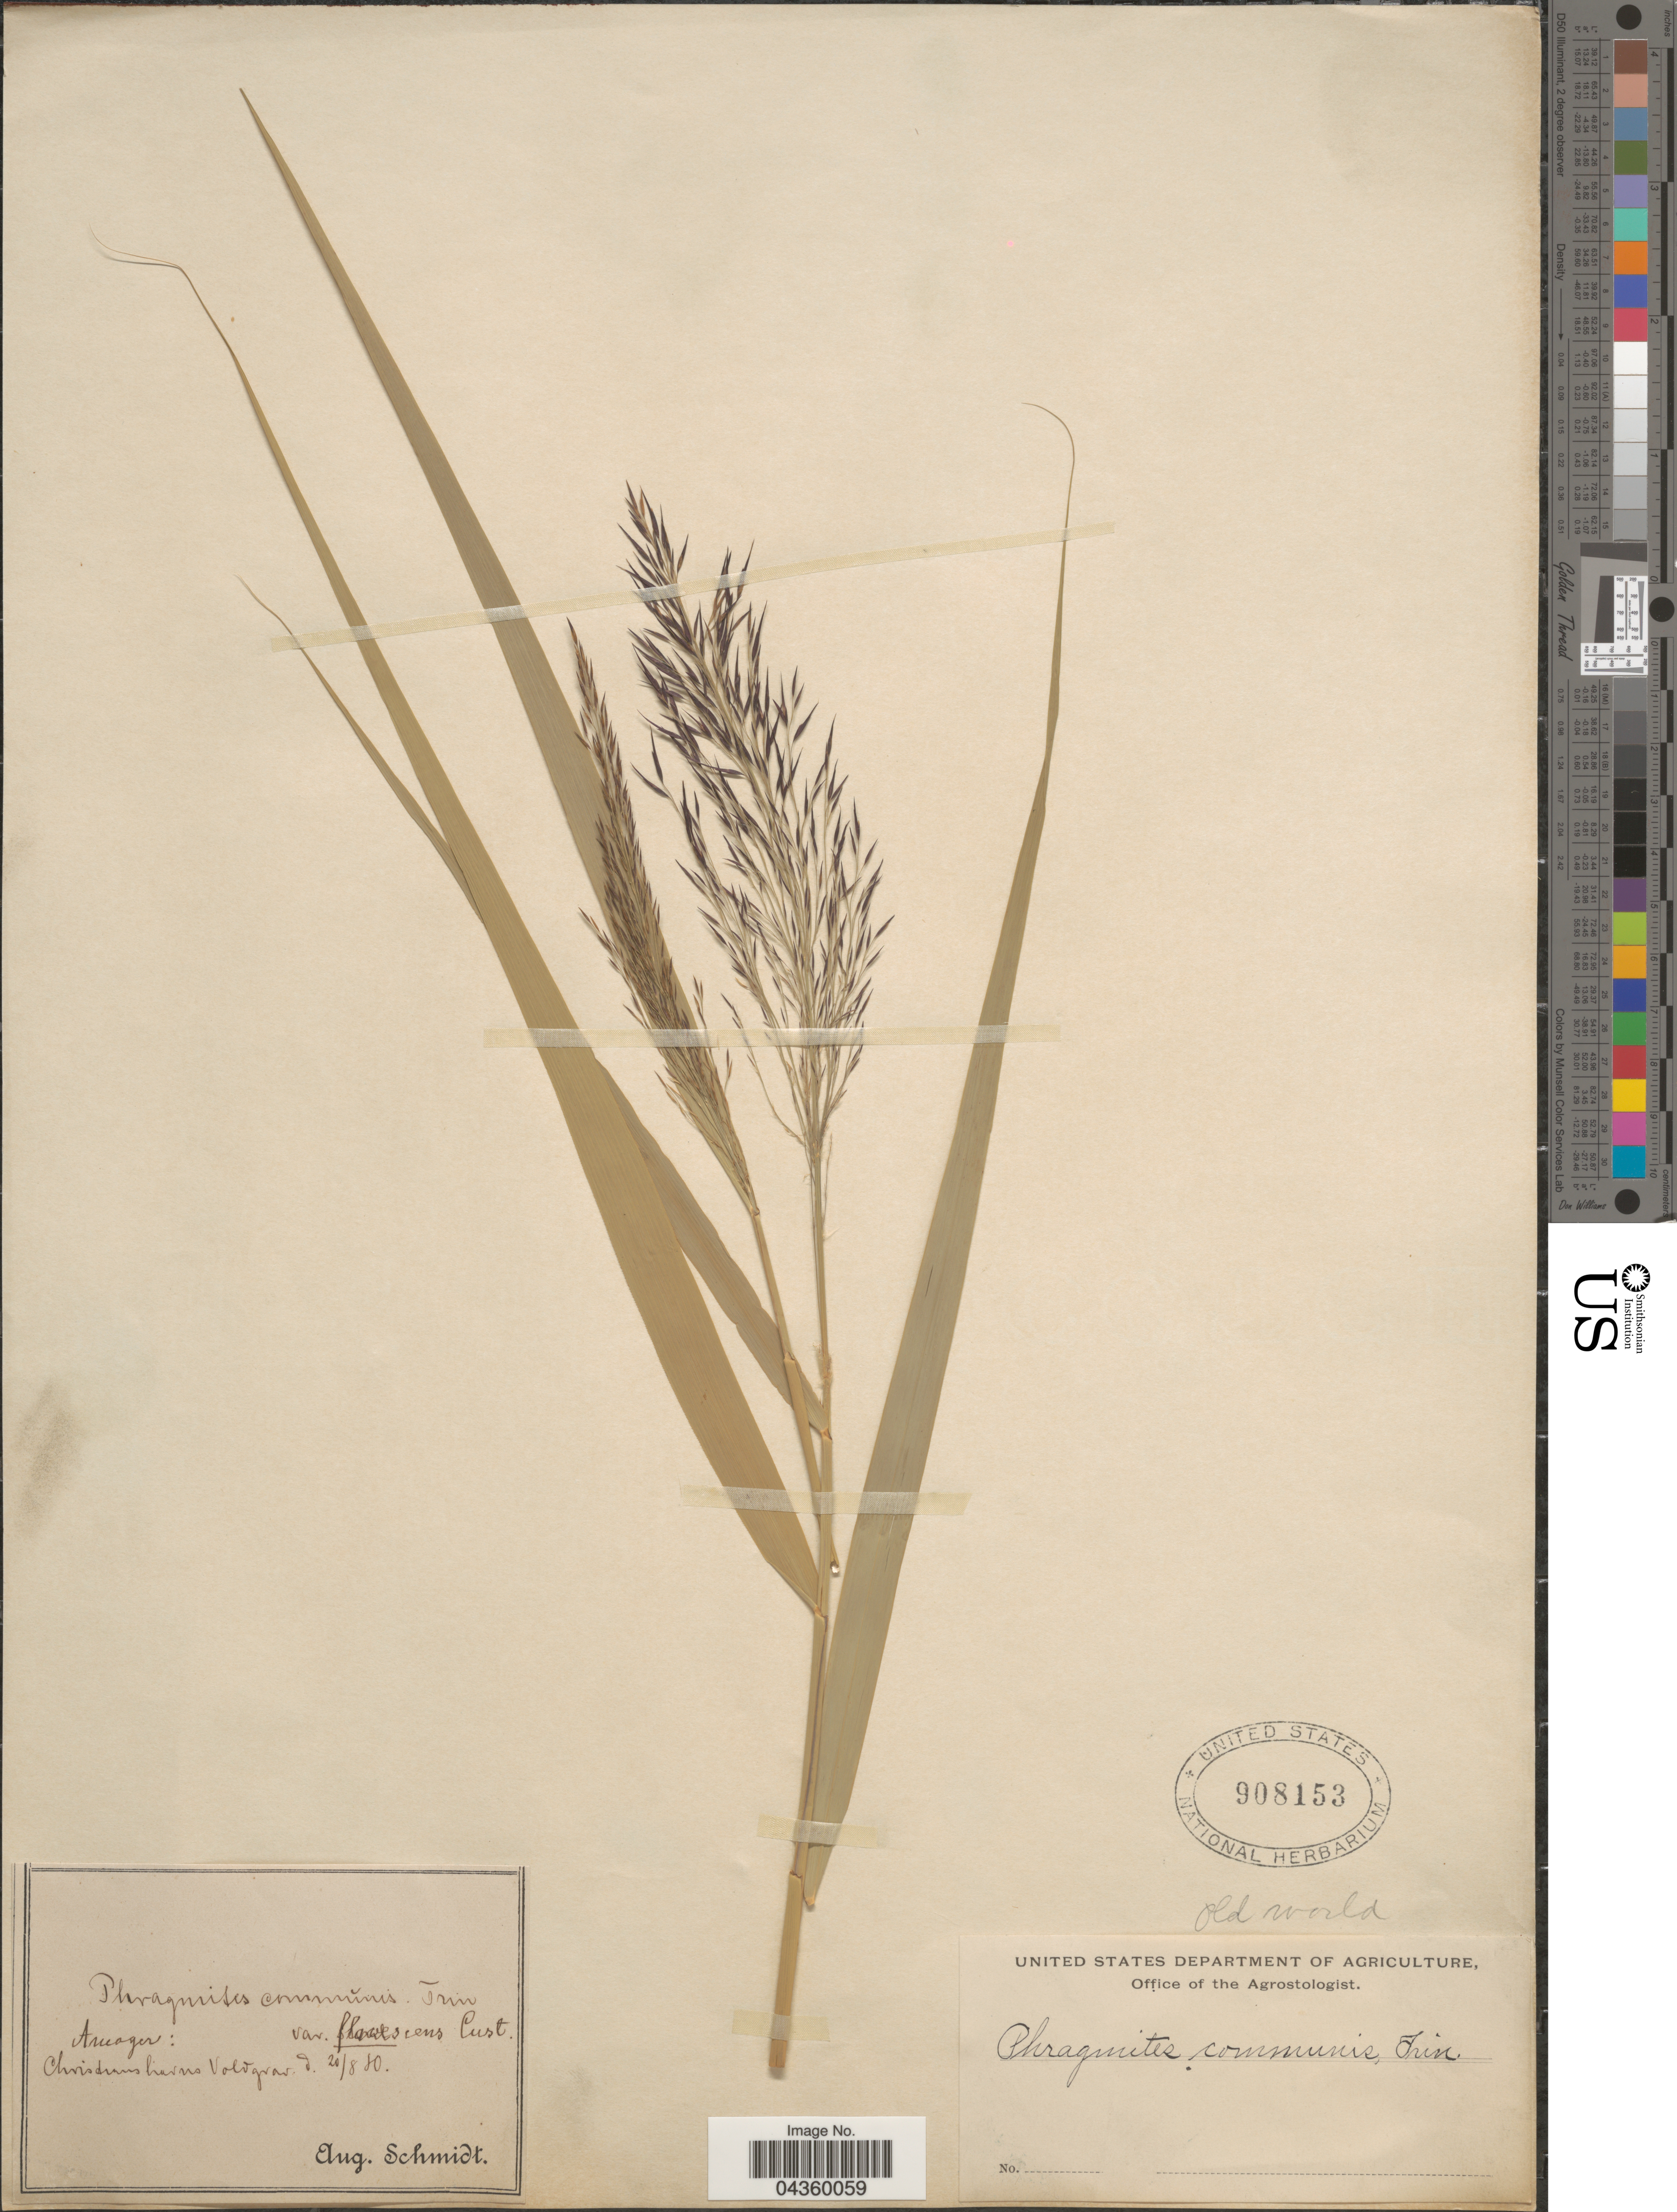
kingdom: Plantae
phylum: Tracheophyta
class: Liliopsida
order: Poales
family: Poaceae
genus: Phragmites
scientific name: Phragmites australis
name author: (Cav.) Trin. ex Steud.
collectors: A. Schmidt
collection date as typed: Transcribed d/m/y: 20/8/80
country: Denmark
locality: Amager: Christianshavns Voldgrav.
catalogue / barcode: US 908153